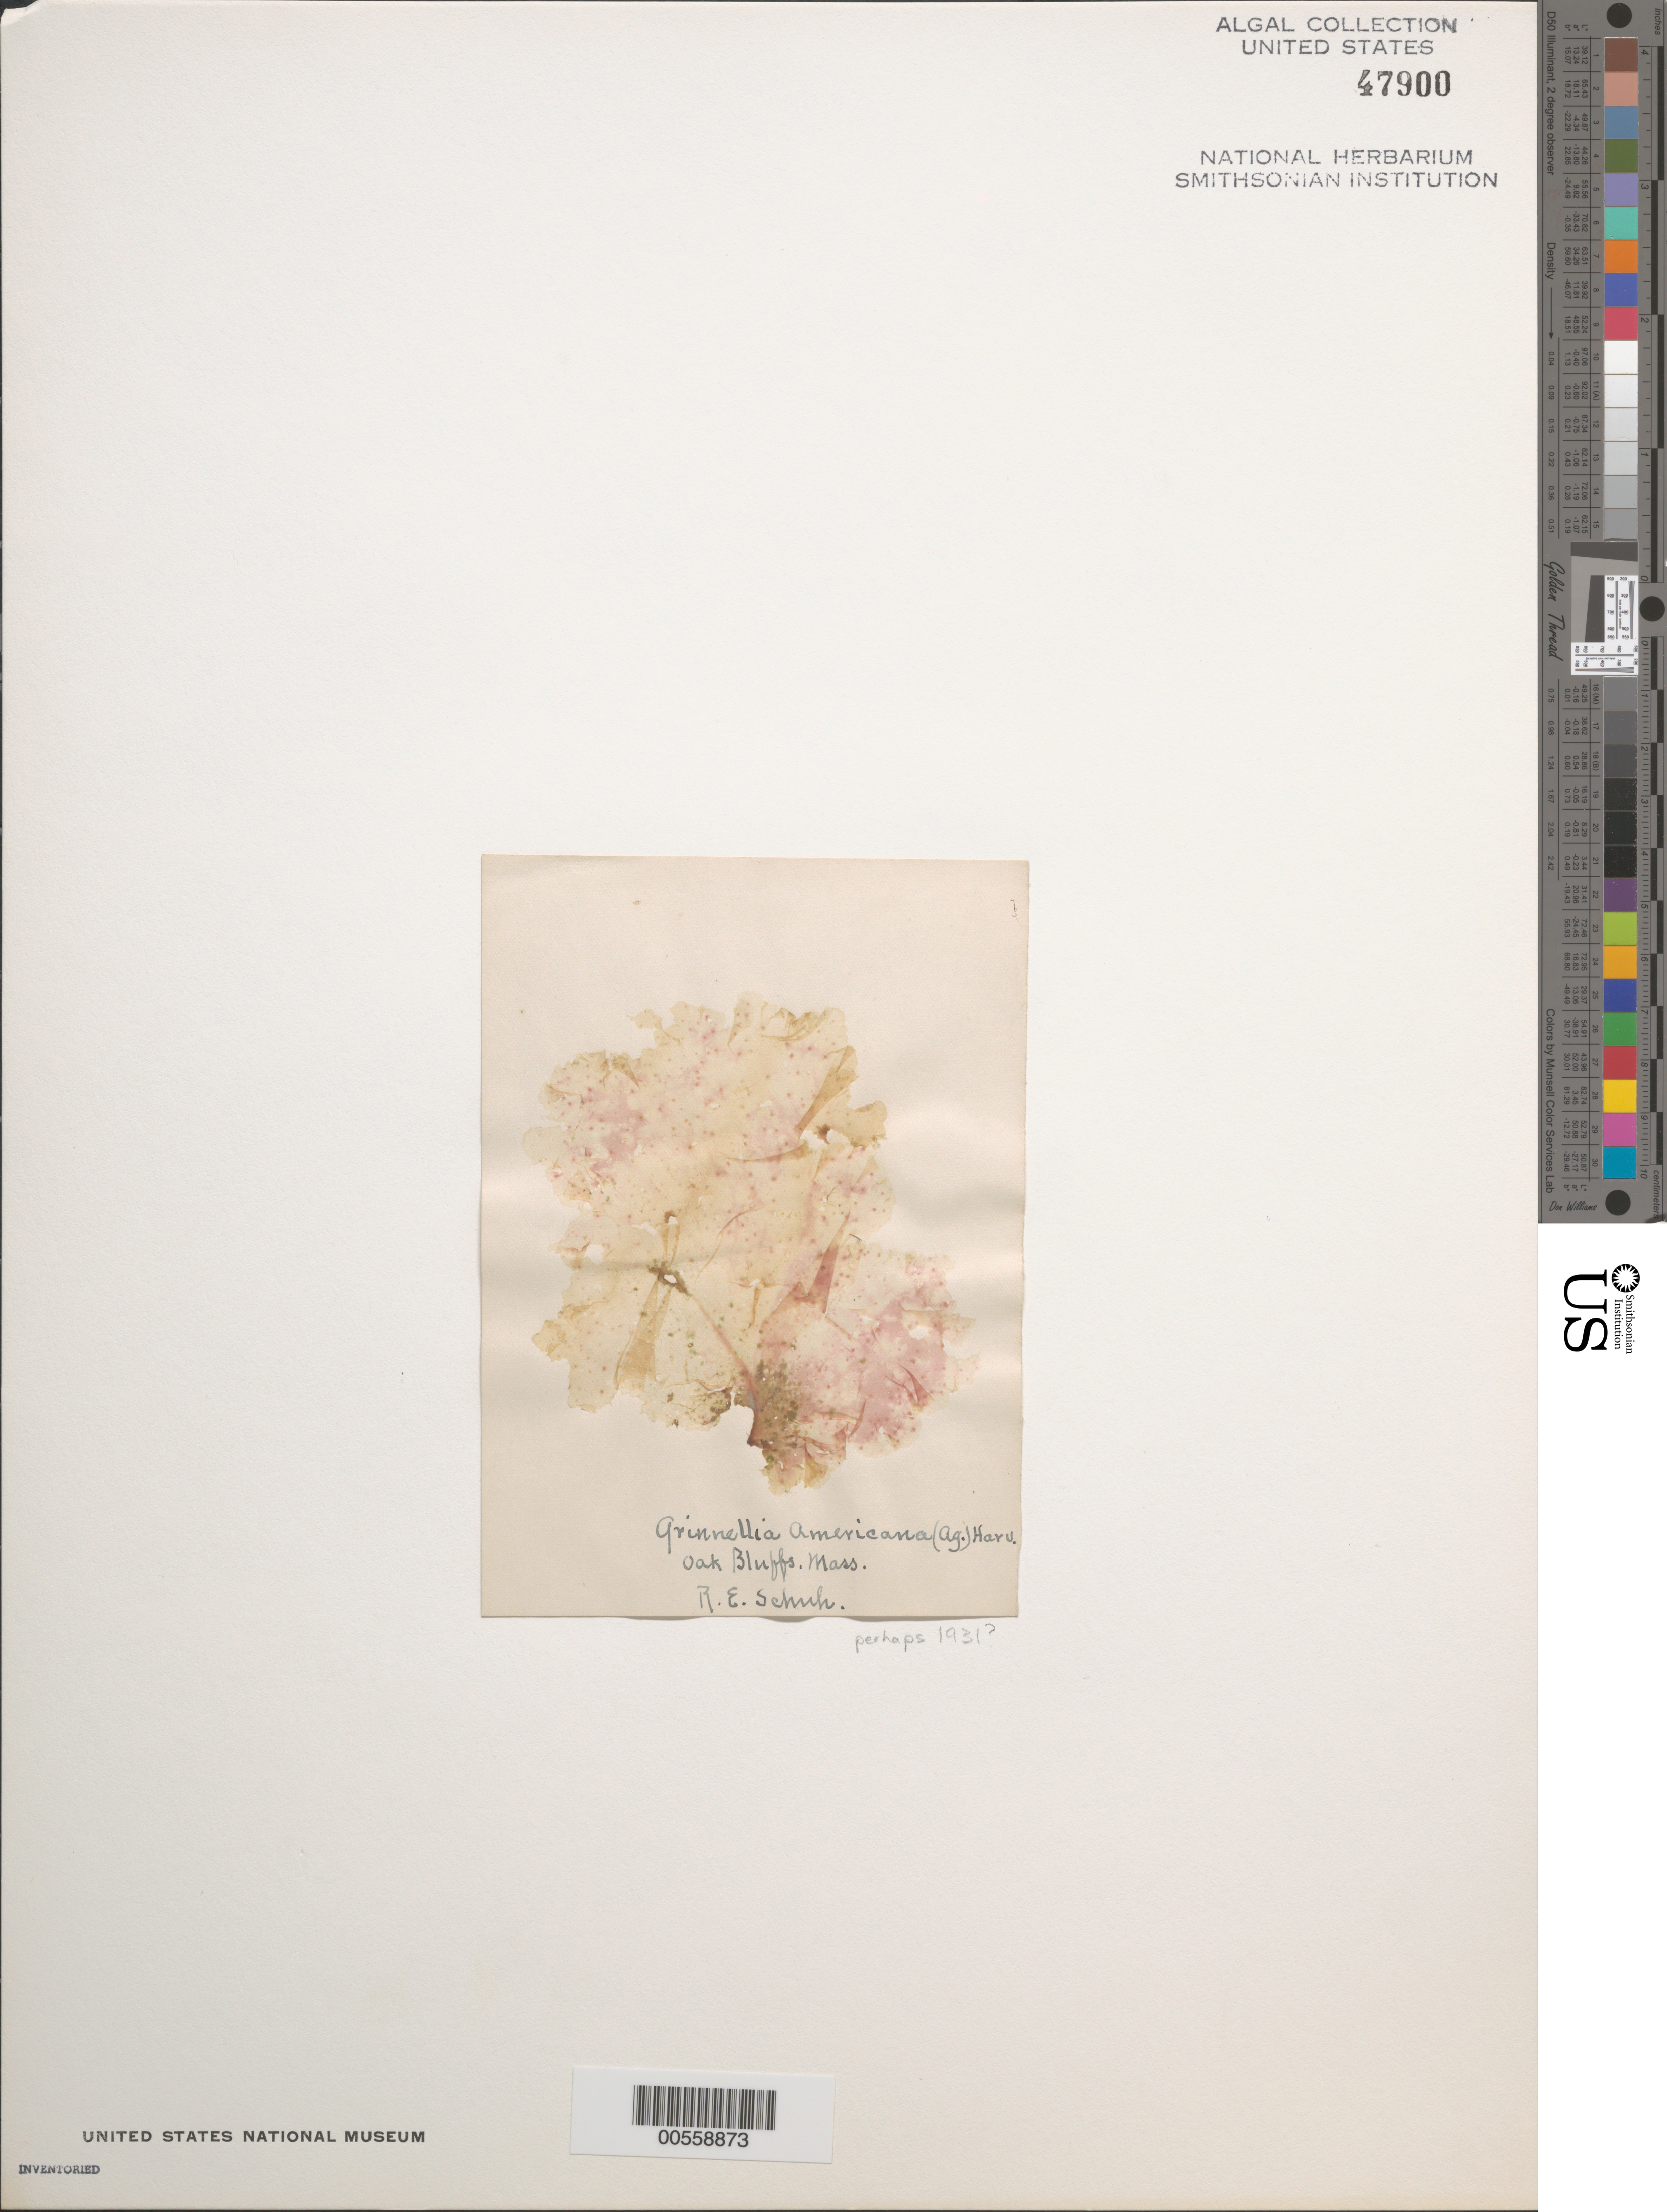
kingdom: Plantae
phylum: Rhodophyta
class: Florideophyceae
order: Ceramiales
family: Delesseriaceae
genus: Grinnellia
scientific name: Grinnellia americana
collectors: R. Schuh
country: United States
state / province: Massachusetts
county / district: Dukes County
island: Martha's Vineyard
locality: Oak Bluffs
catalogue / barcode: US 47900